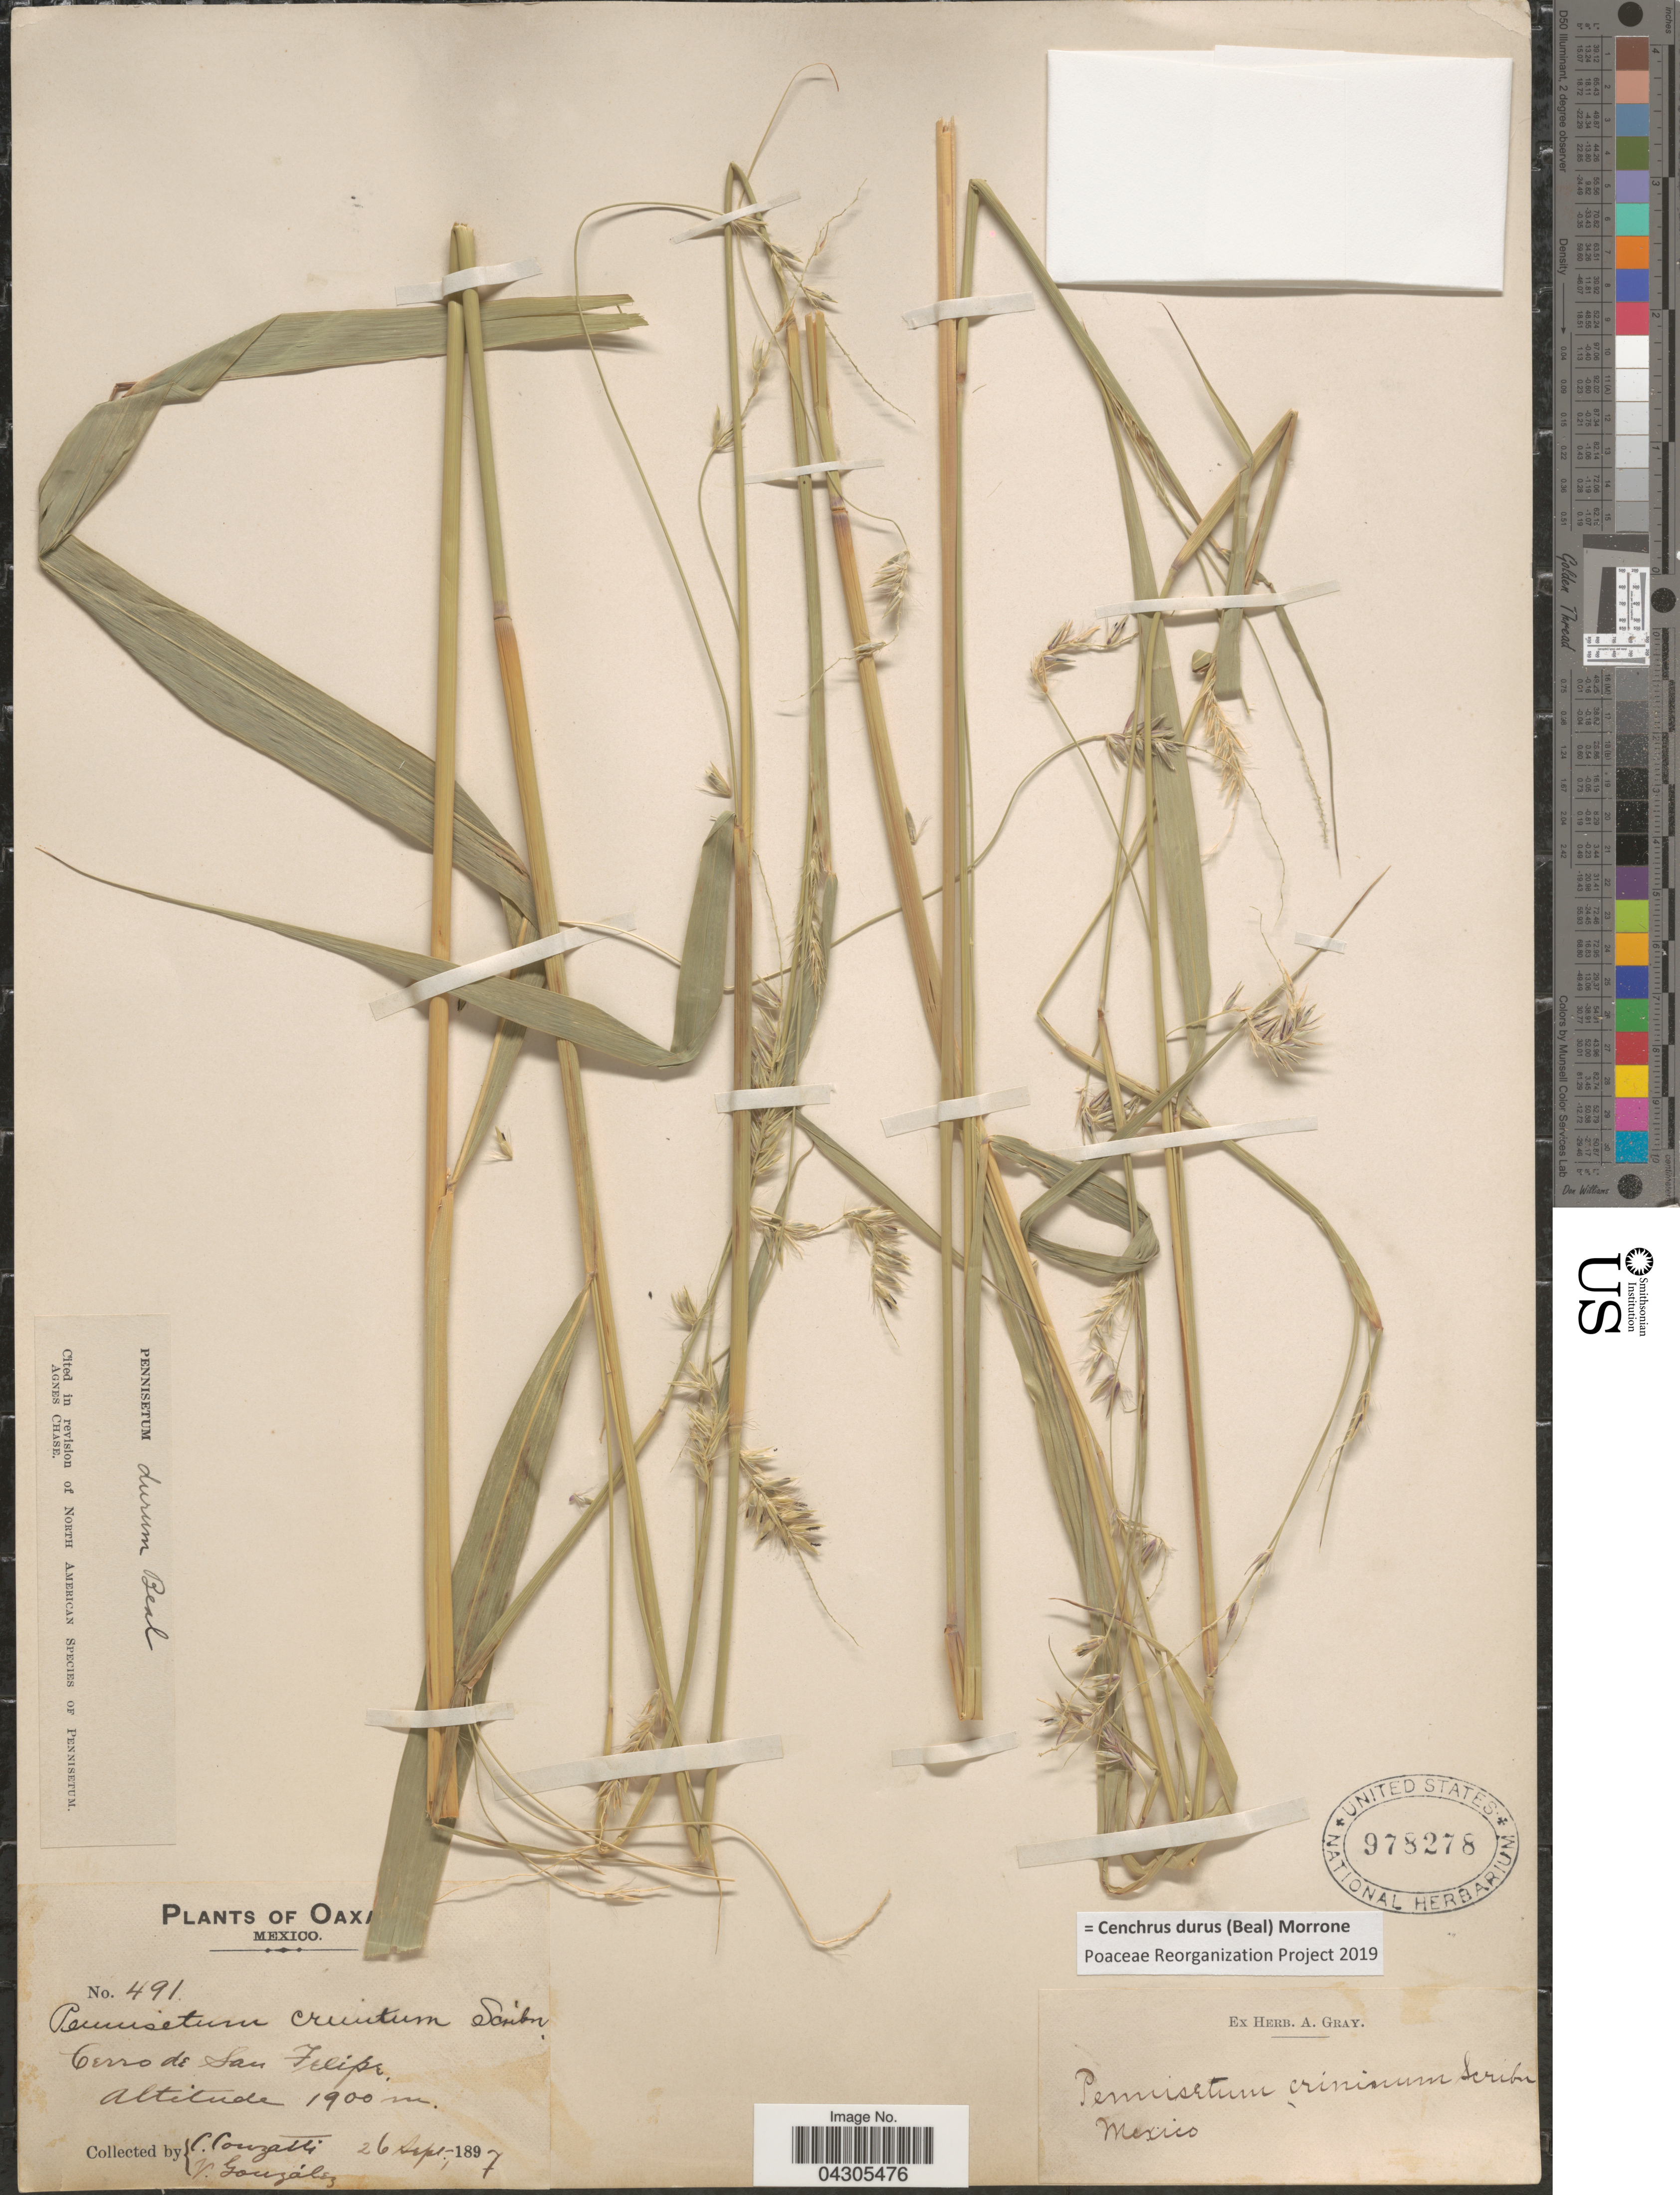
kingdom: Plantae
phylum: Tracheophyta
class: Liliopsida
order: Poales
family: Poaceae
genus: Cenchrus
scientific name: Cenchrus durus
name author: (W.J. Beal) Morrone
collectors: C. Conzatti & V. González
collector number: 491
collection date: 1897-09-26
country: Mexico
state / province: Oaxaca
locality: Cerro de San Felipe.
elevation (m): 1900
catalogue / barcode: US 978278